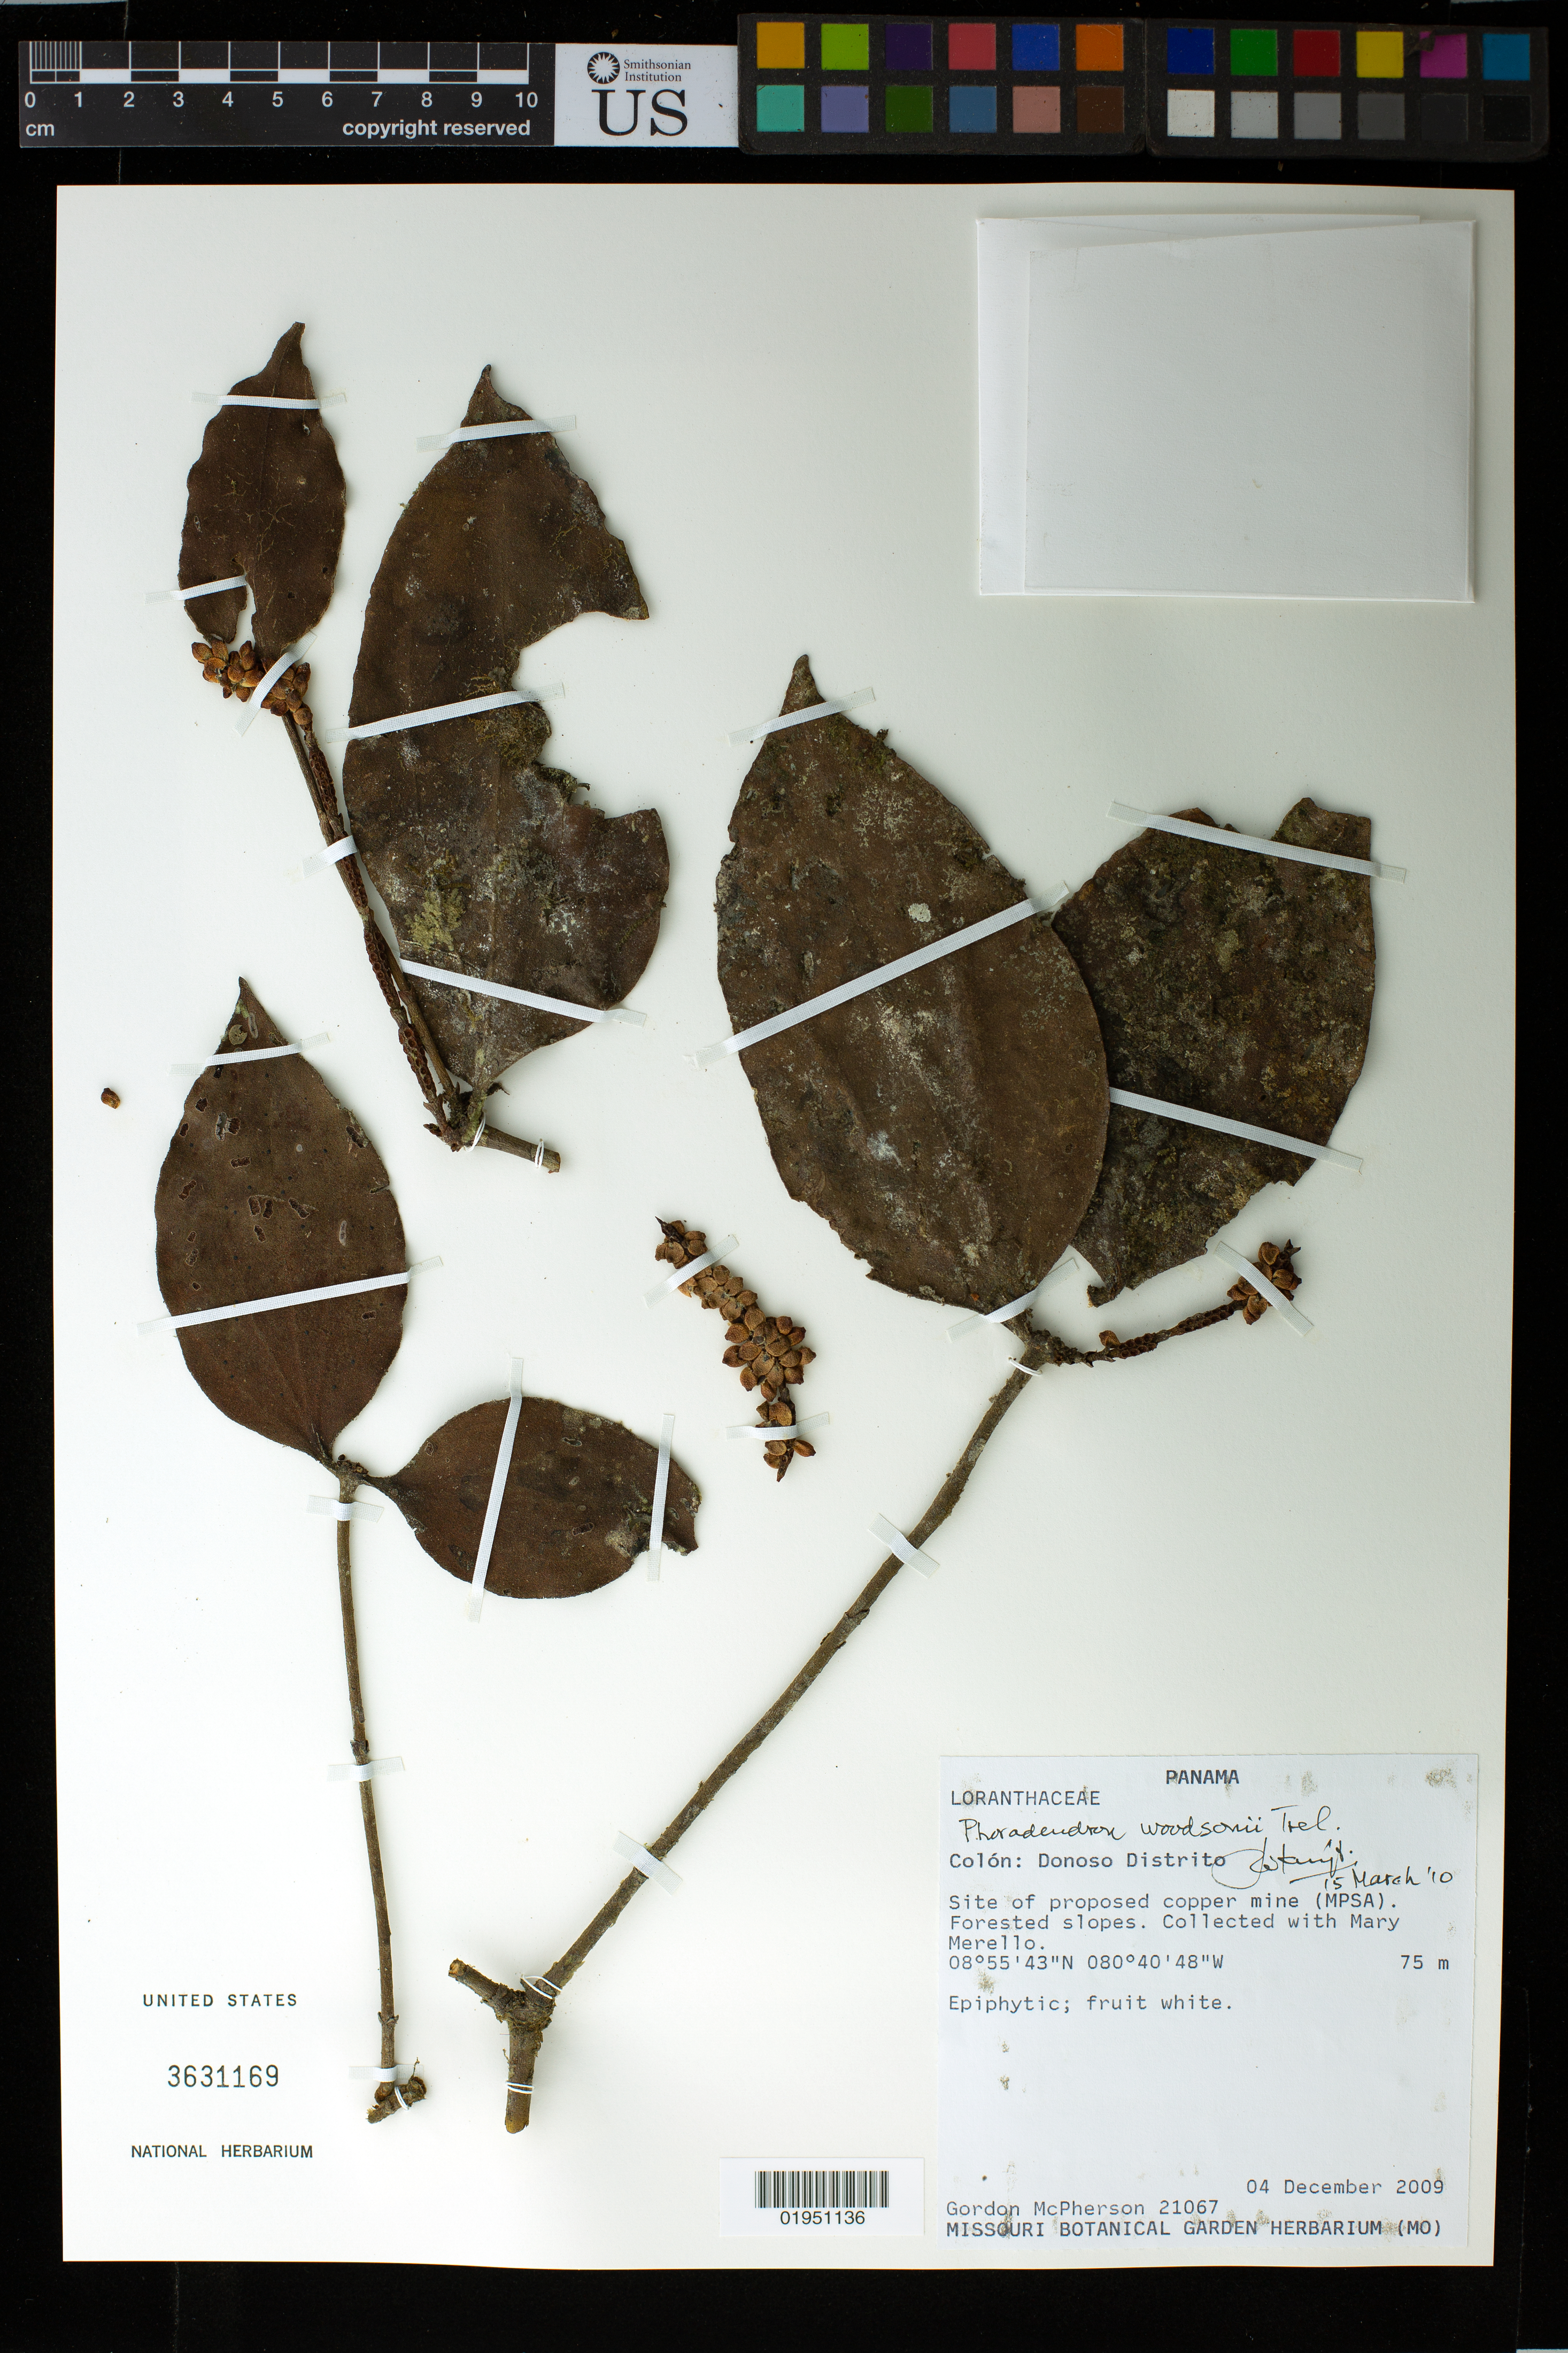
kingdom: Plantae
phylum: Tracheophyta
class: Magnoliopsida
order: Santalales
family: Viscaceae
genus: Phoradendron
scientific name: Phoradendron woodsonii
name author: Trel.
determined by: Kuijt, Job, (CANADA)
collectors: G. D. McPherson & M. Merello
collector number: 21067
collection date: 2009-12-04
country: Panama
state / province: Colón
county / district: Donoso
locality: Donoso Distrito. Site of proposed copper mine (MPSA)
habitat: Forested slopes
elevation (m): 75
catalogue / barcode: US 3631169